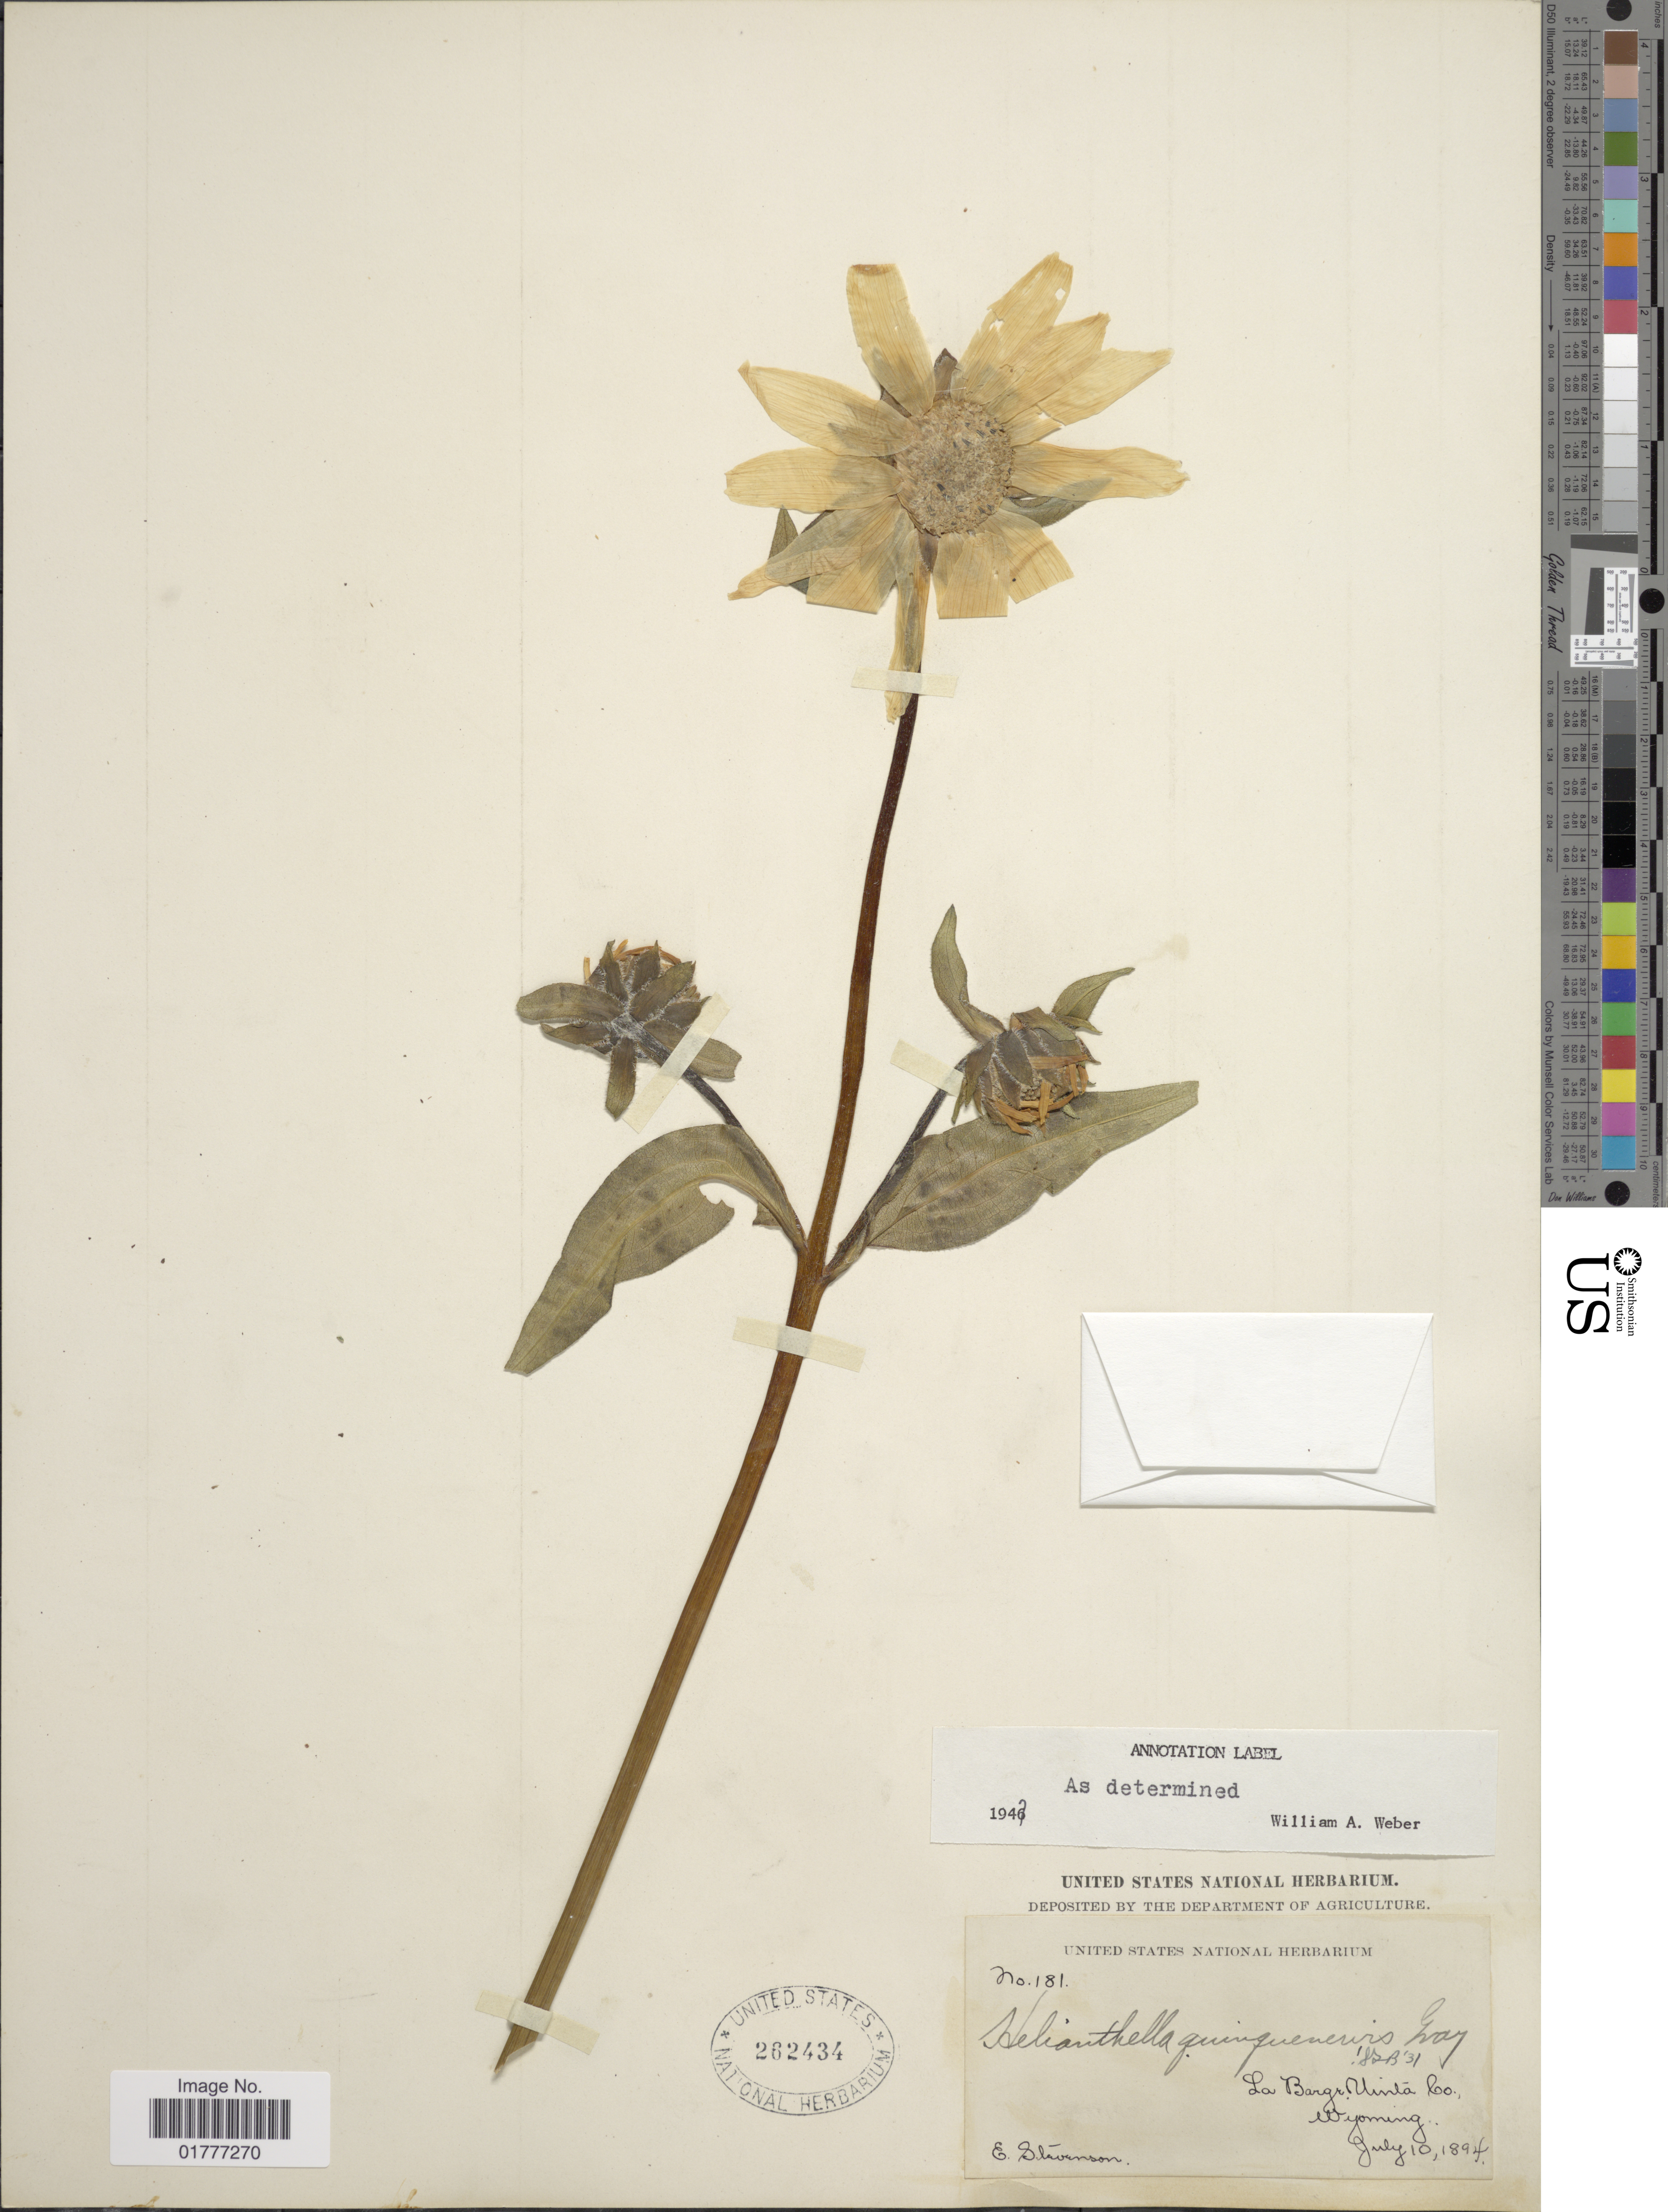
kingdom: Plantae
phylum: Tracheophyta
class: Magnoliopsida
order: Asterales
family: Asteraceae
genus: Helianthella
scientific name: Helianthella quinquenervis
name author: (Hook.) A. Gray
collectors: E. Stevenson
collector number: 181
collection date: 1894-07-10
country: United States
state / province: Wyoming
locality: La Barge Uinta Co.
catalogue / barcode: US 262434